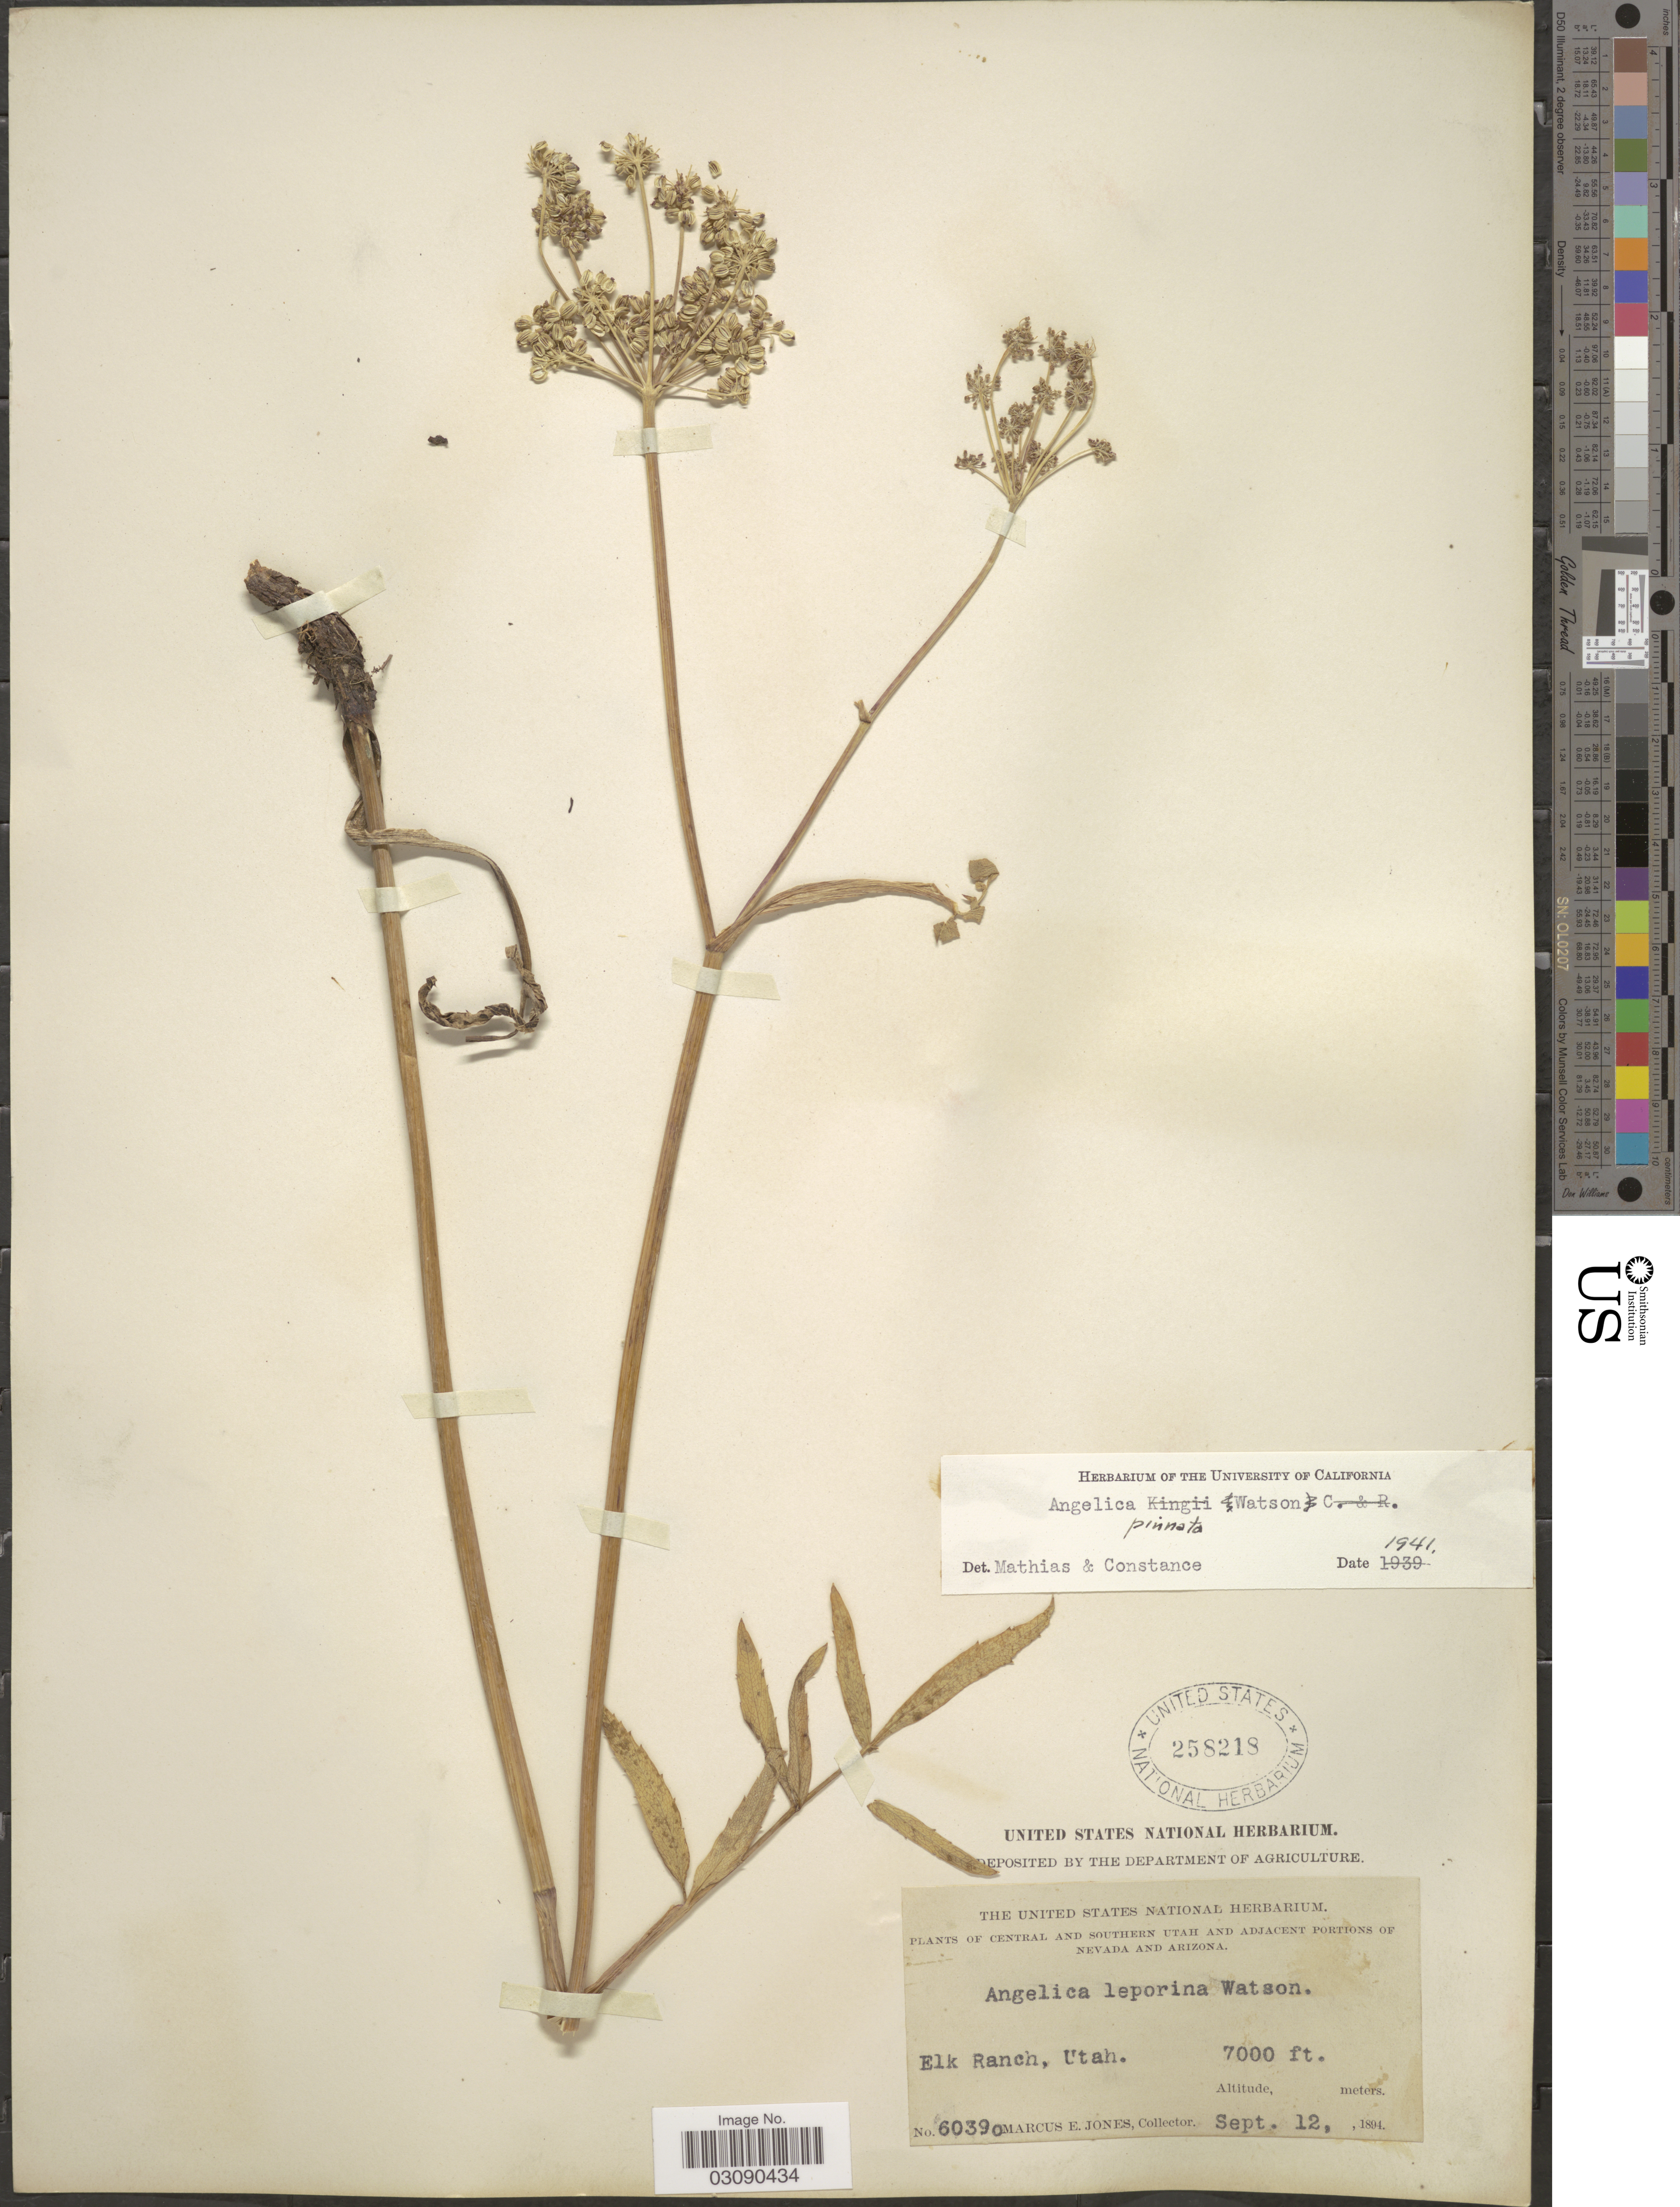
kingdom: Plantae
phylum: Tracheophyta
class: Magnoliopsida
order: Apiales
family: Apiaceae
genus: Angelica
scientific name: Angelica pinnata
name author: S. Watson in C. King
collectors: M. E. Jones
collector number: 60390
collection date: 1894-09-12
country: United States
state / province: Utah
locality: Central and Southern Utah, Elk Ranch.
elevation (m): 2134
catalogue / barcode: US 258218